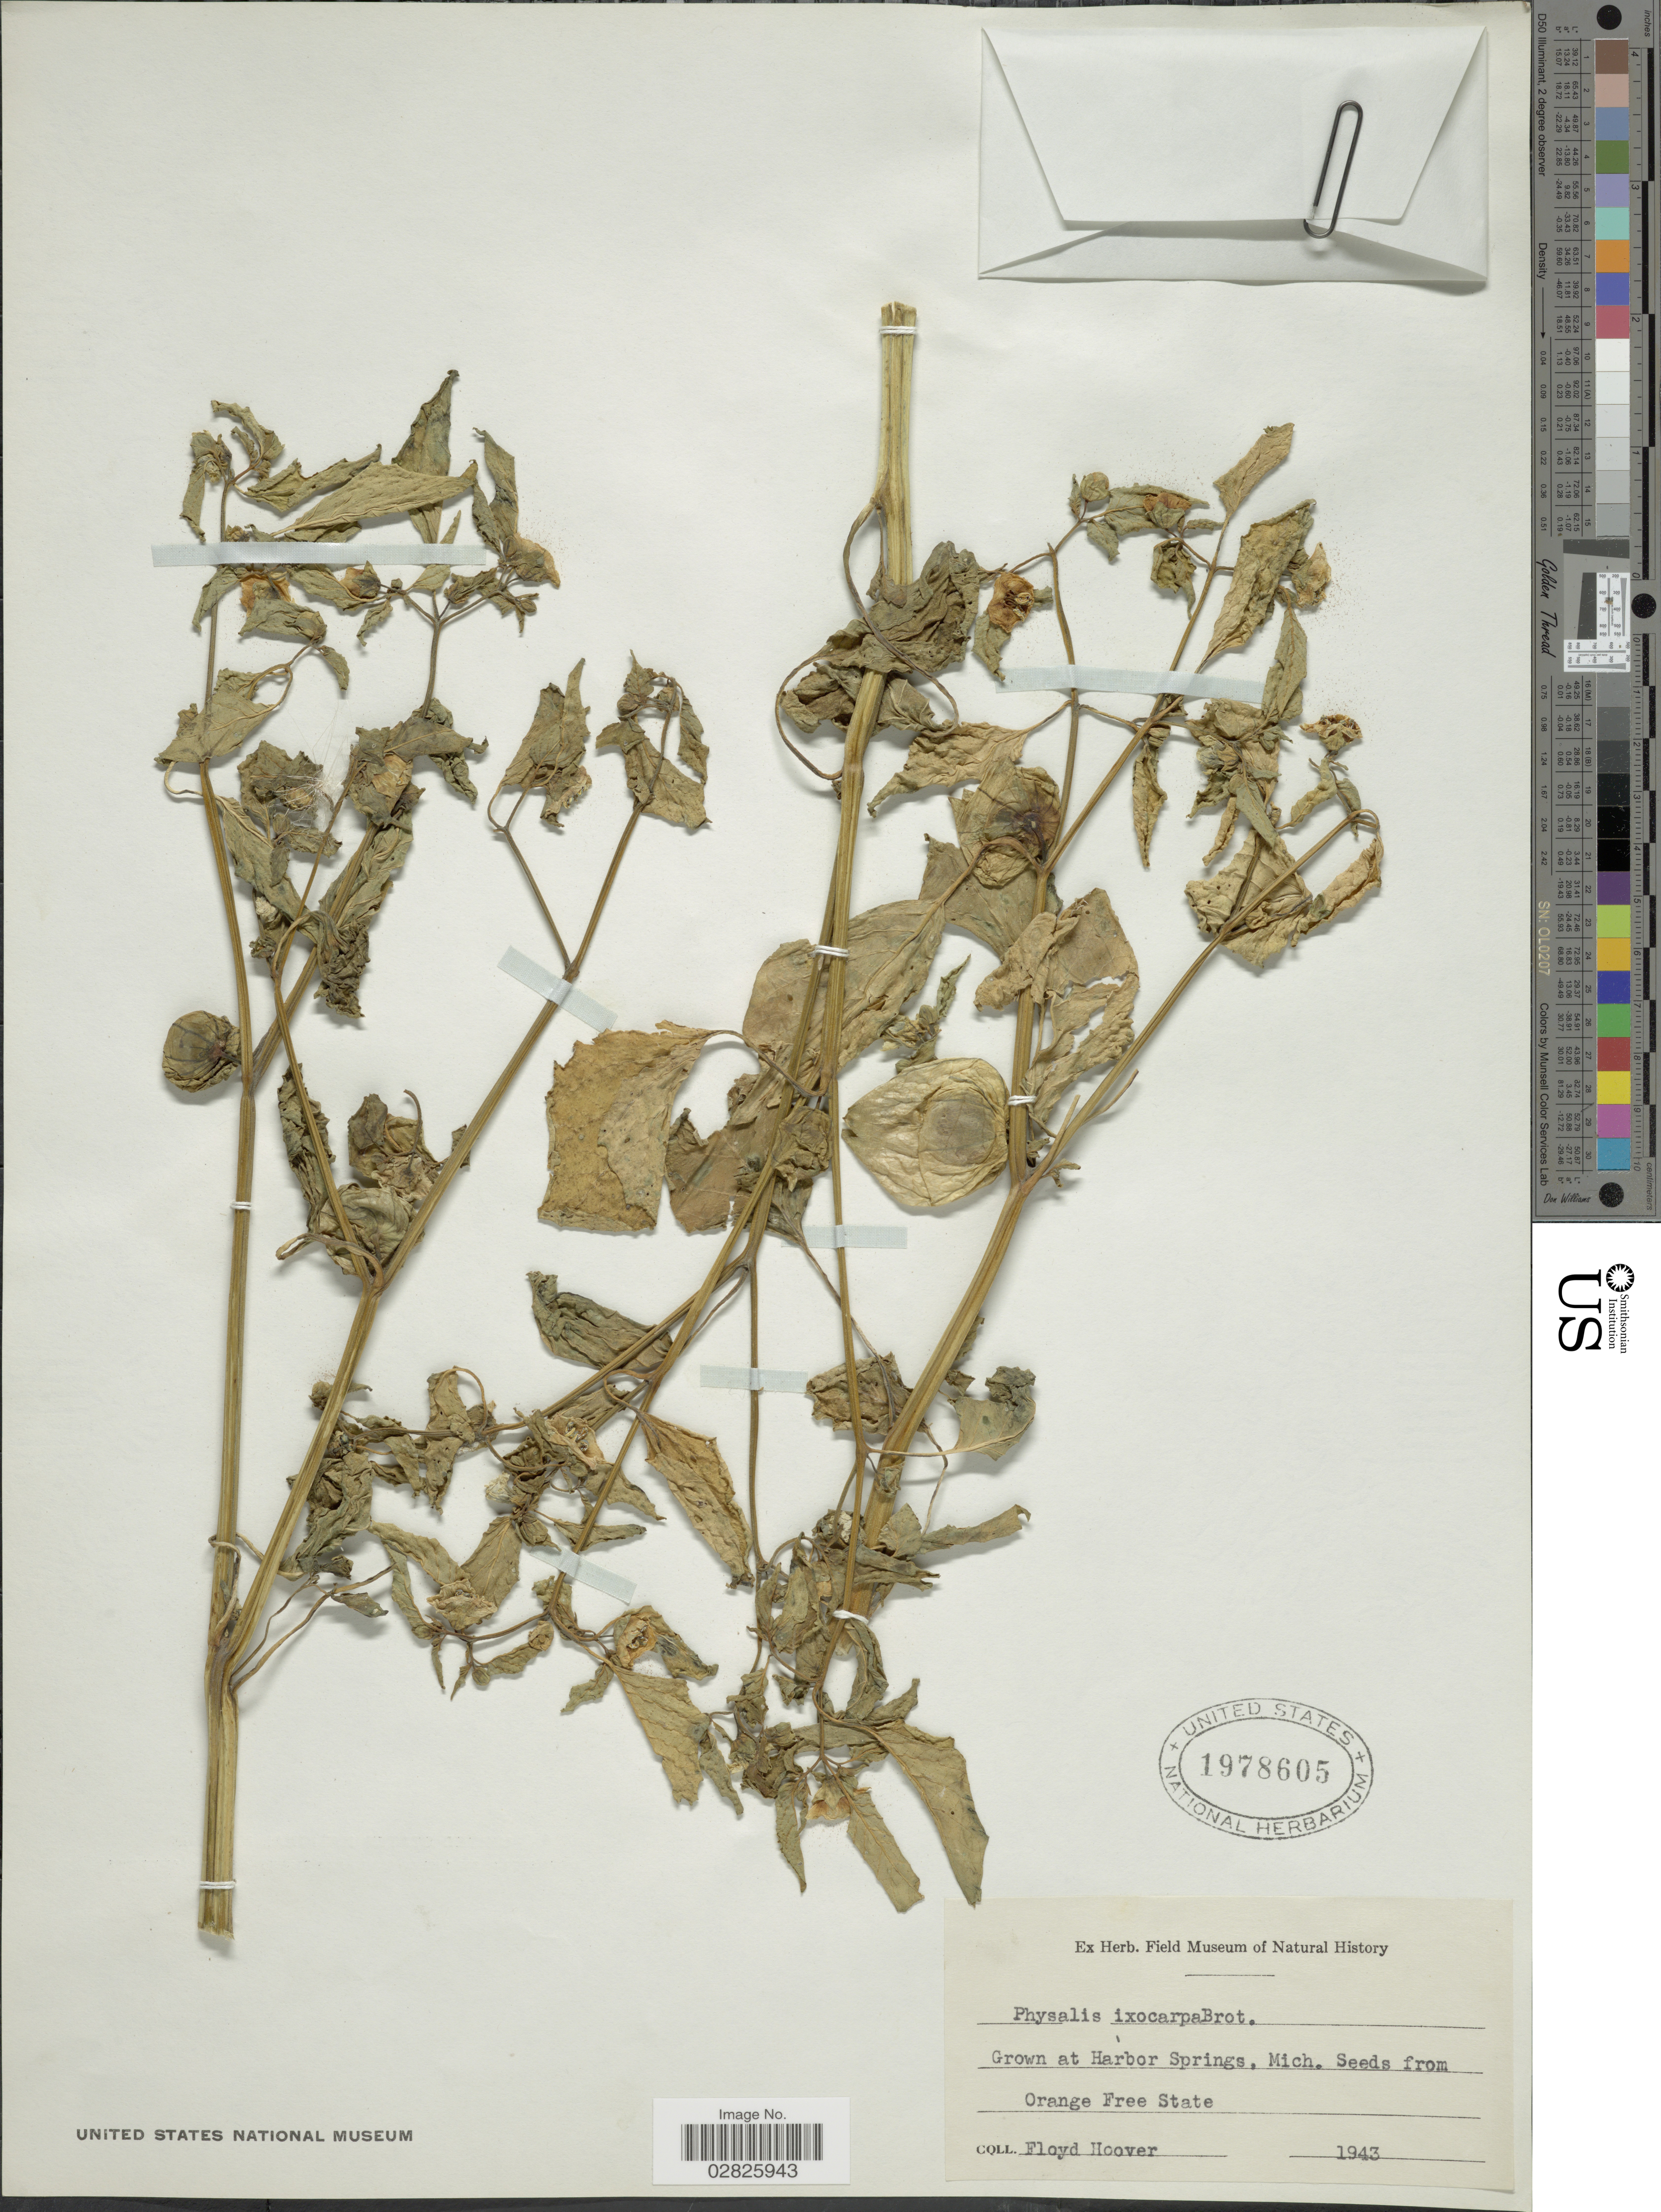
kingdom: Plantae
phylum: Tracheophyta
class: Magnoliopsida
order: Solanales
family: Solanaceae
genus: Physalis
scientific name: Physalis ixocarpa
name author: Brot. ex Hornem.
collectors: F. Hoover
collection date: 1943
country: South Africa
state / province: Free State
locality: Grown at Harbor Springs, Mich.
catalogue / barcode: US 1978605